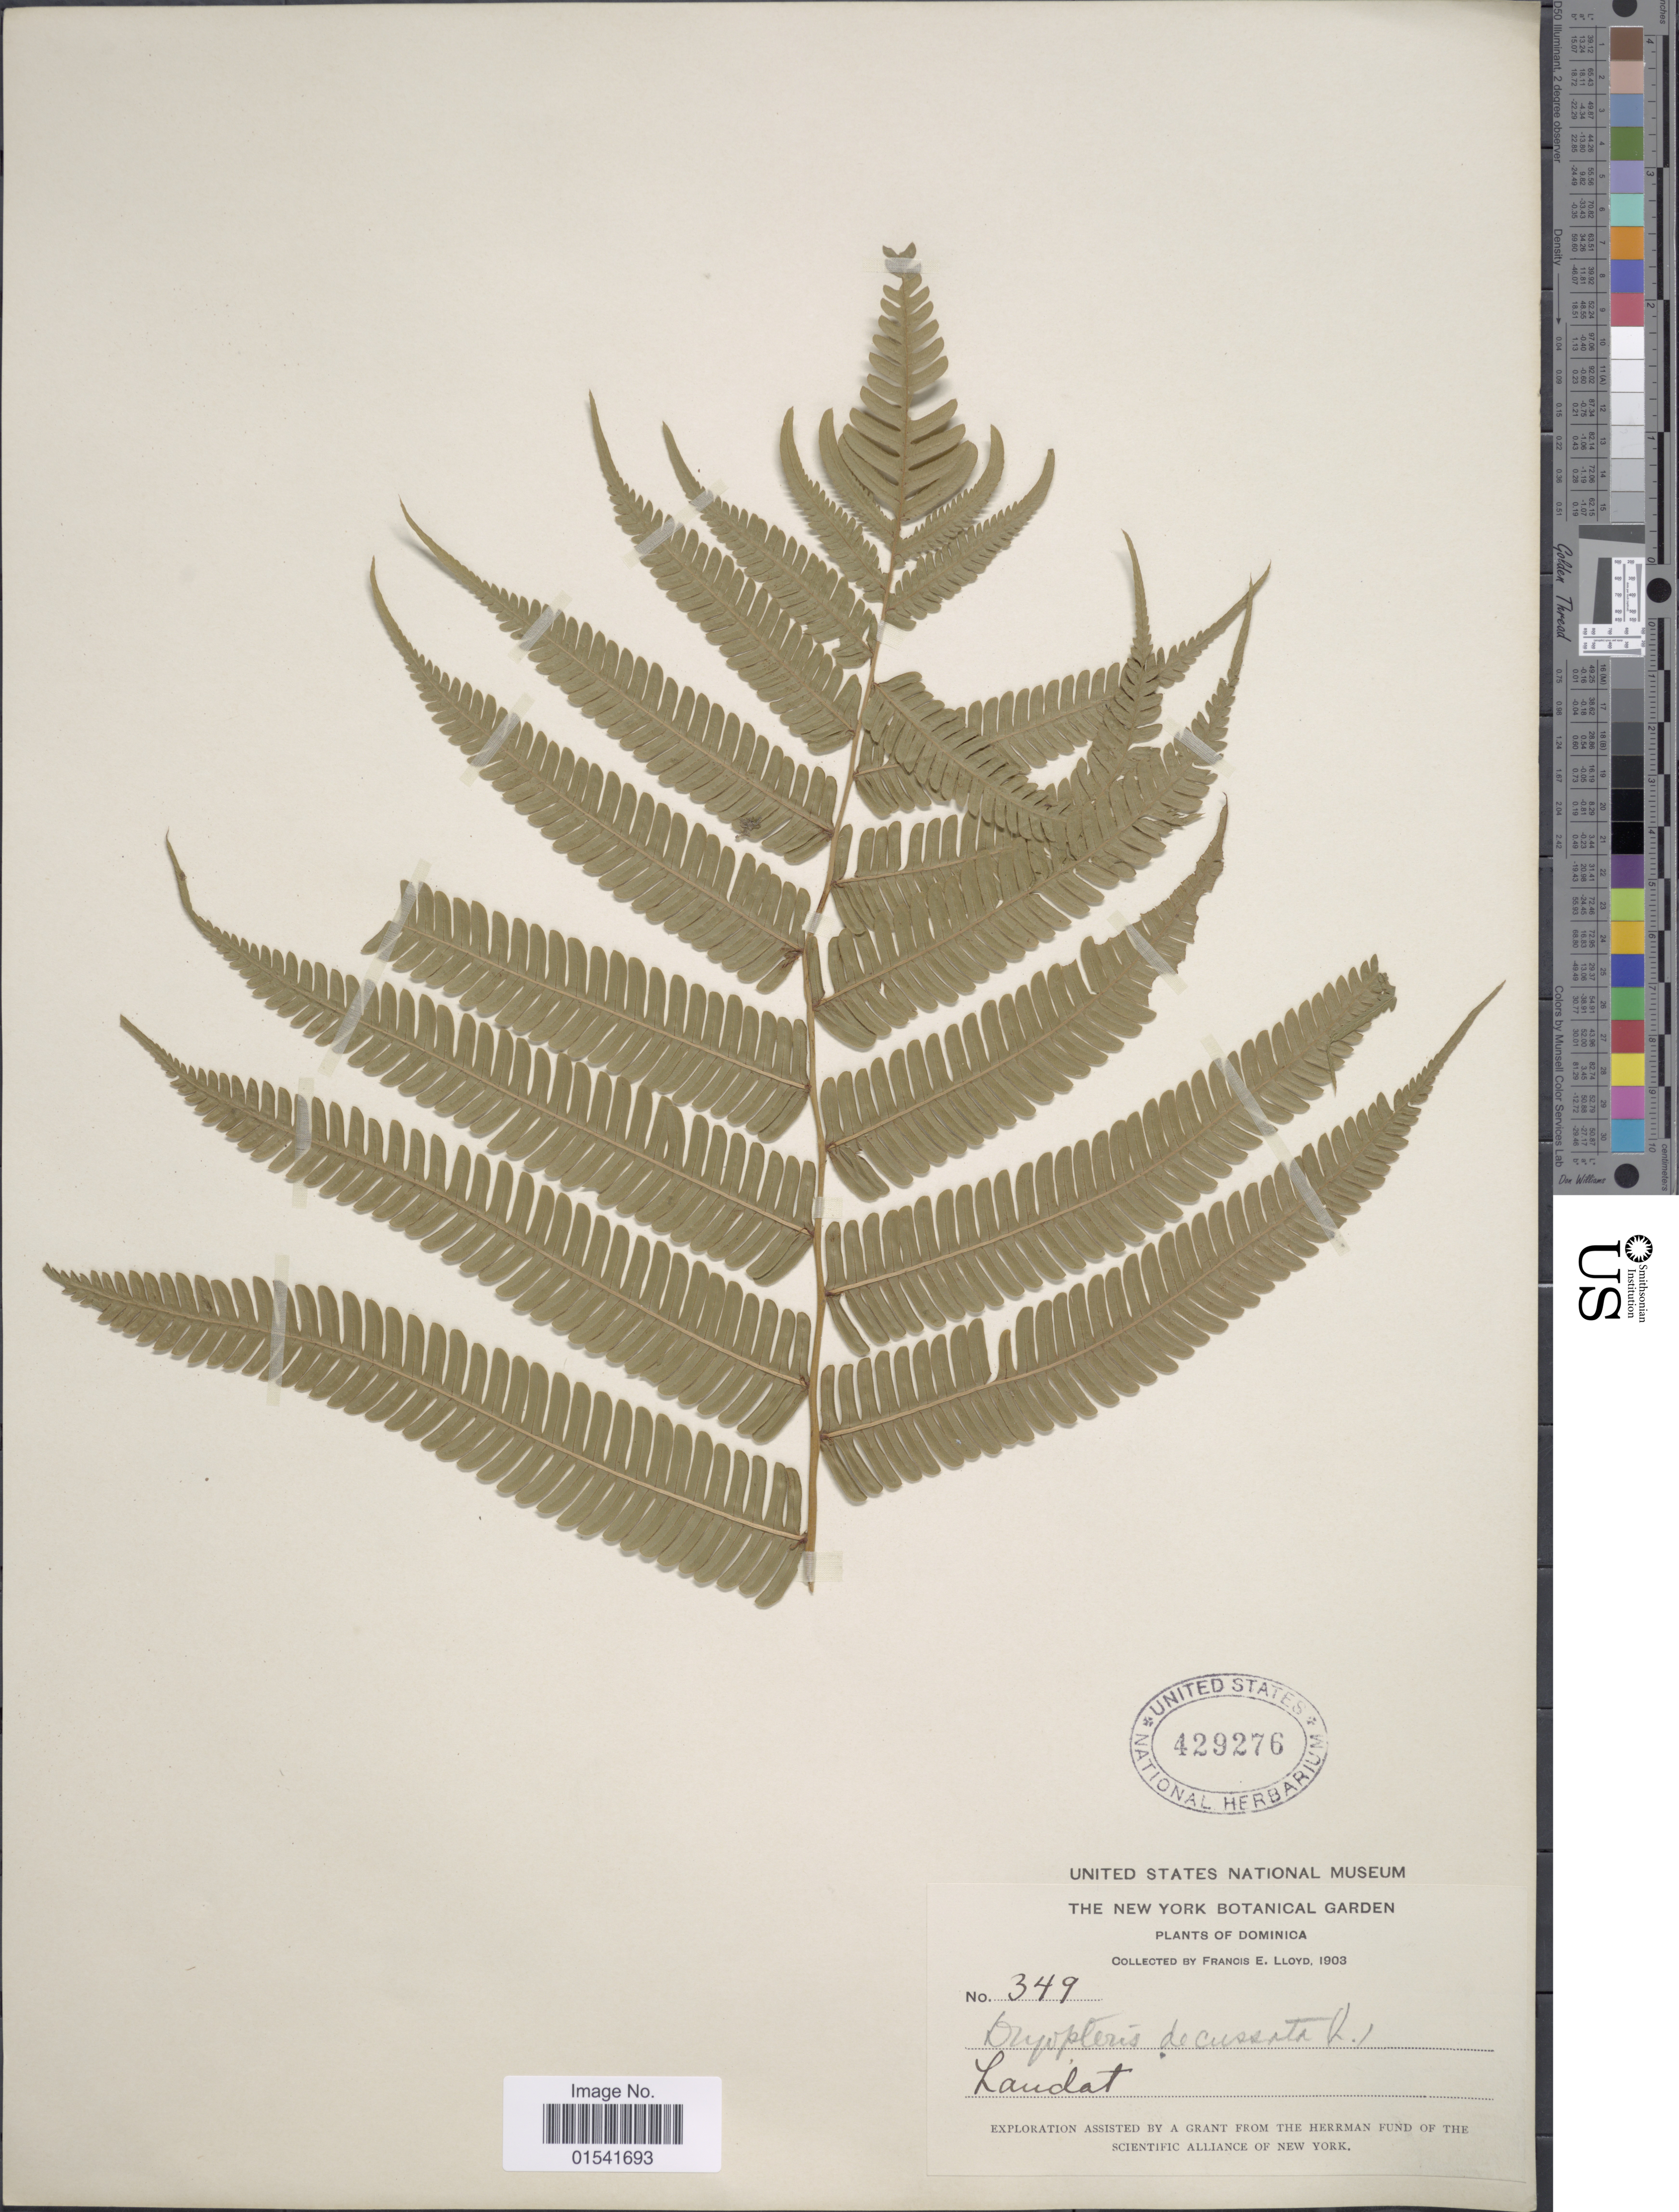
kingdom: Plantae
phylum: Tracheophyta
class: Polypodiopsida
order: Polypodiales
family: Thelypteridaceae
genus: Steiropteris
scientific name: Steiropteris decussata (L.) comb. nov., ined. 2015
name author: (L.)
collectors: Lloyd, C. E.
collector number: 349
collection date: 1903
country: Dominica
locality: Laudat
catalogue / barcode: US 429276